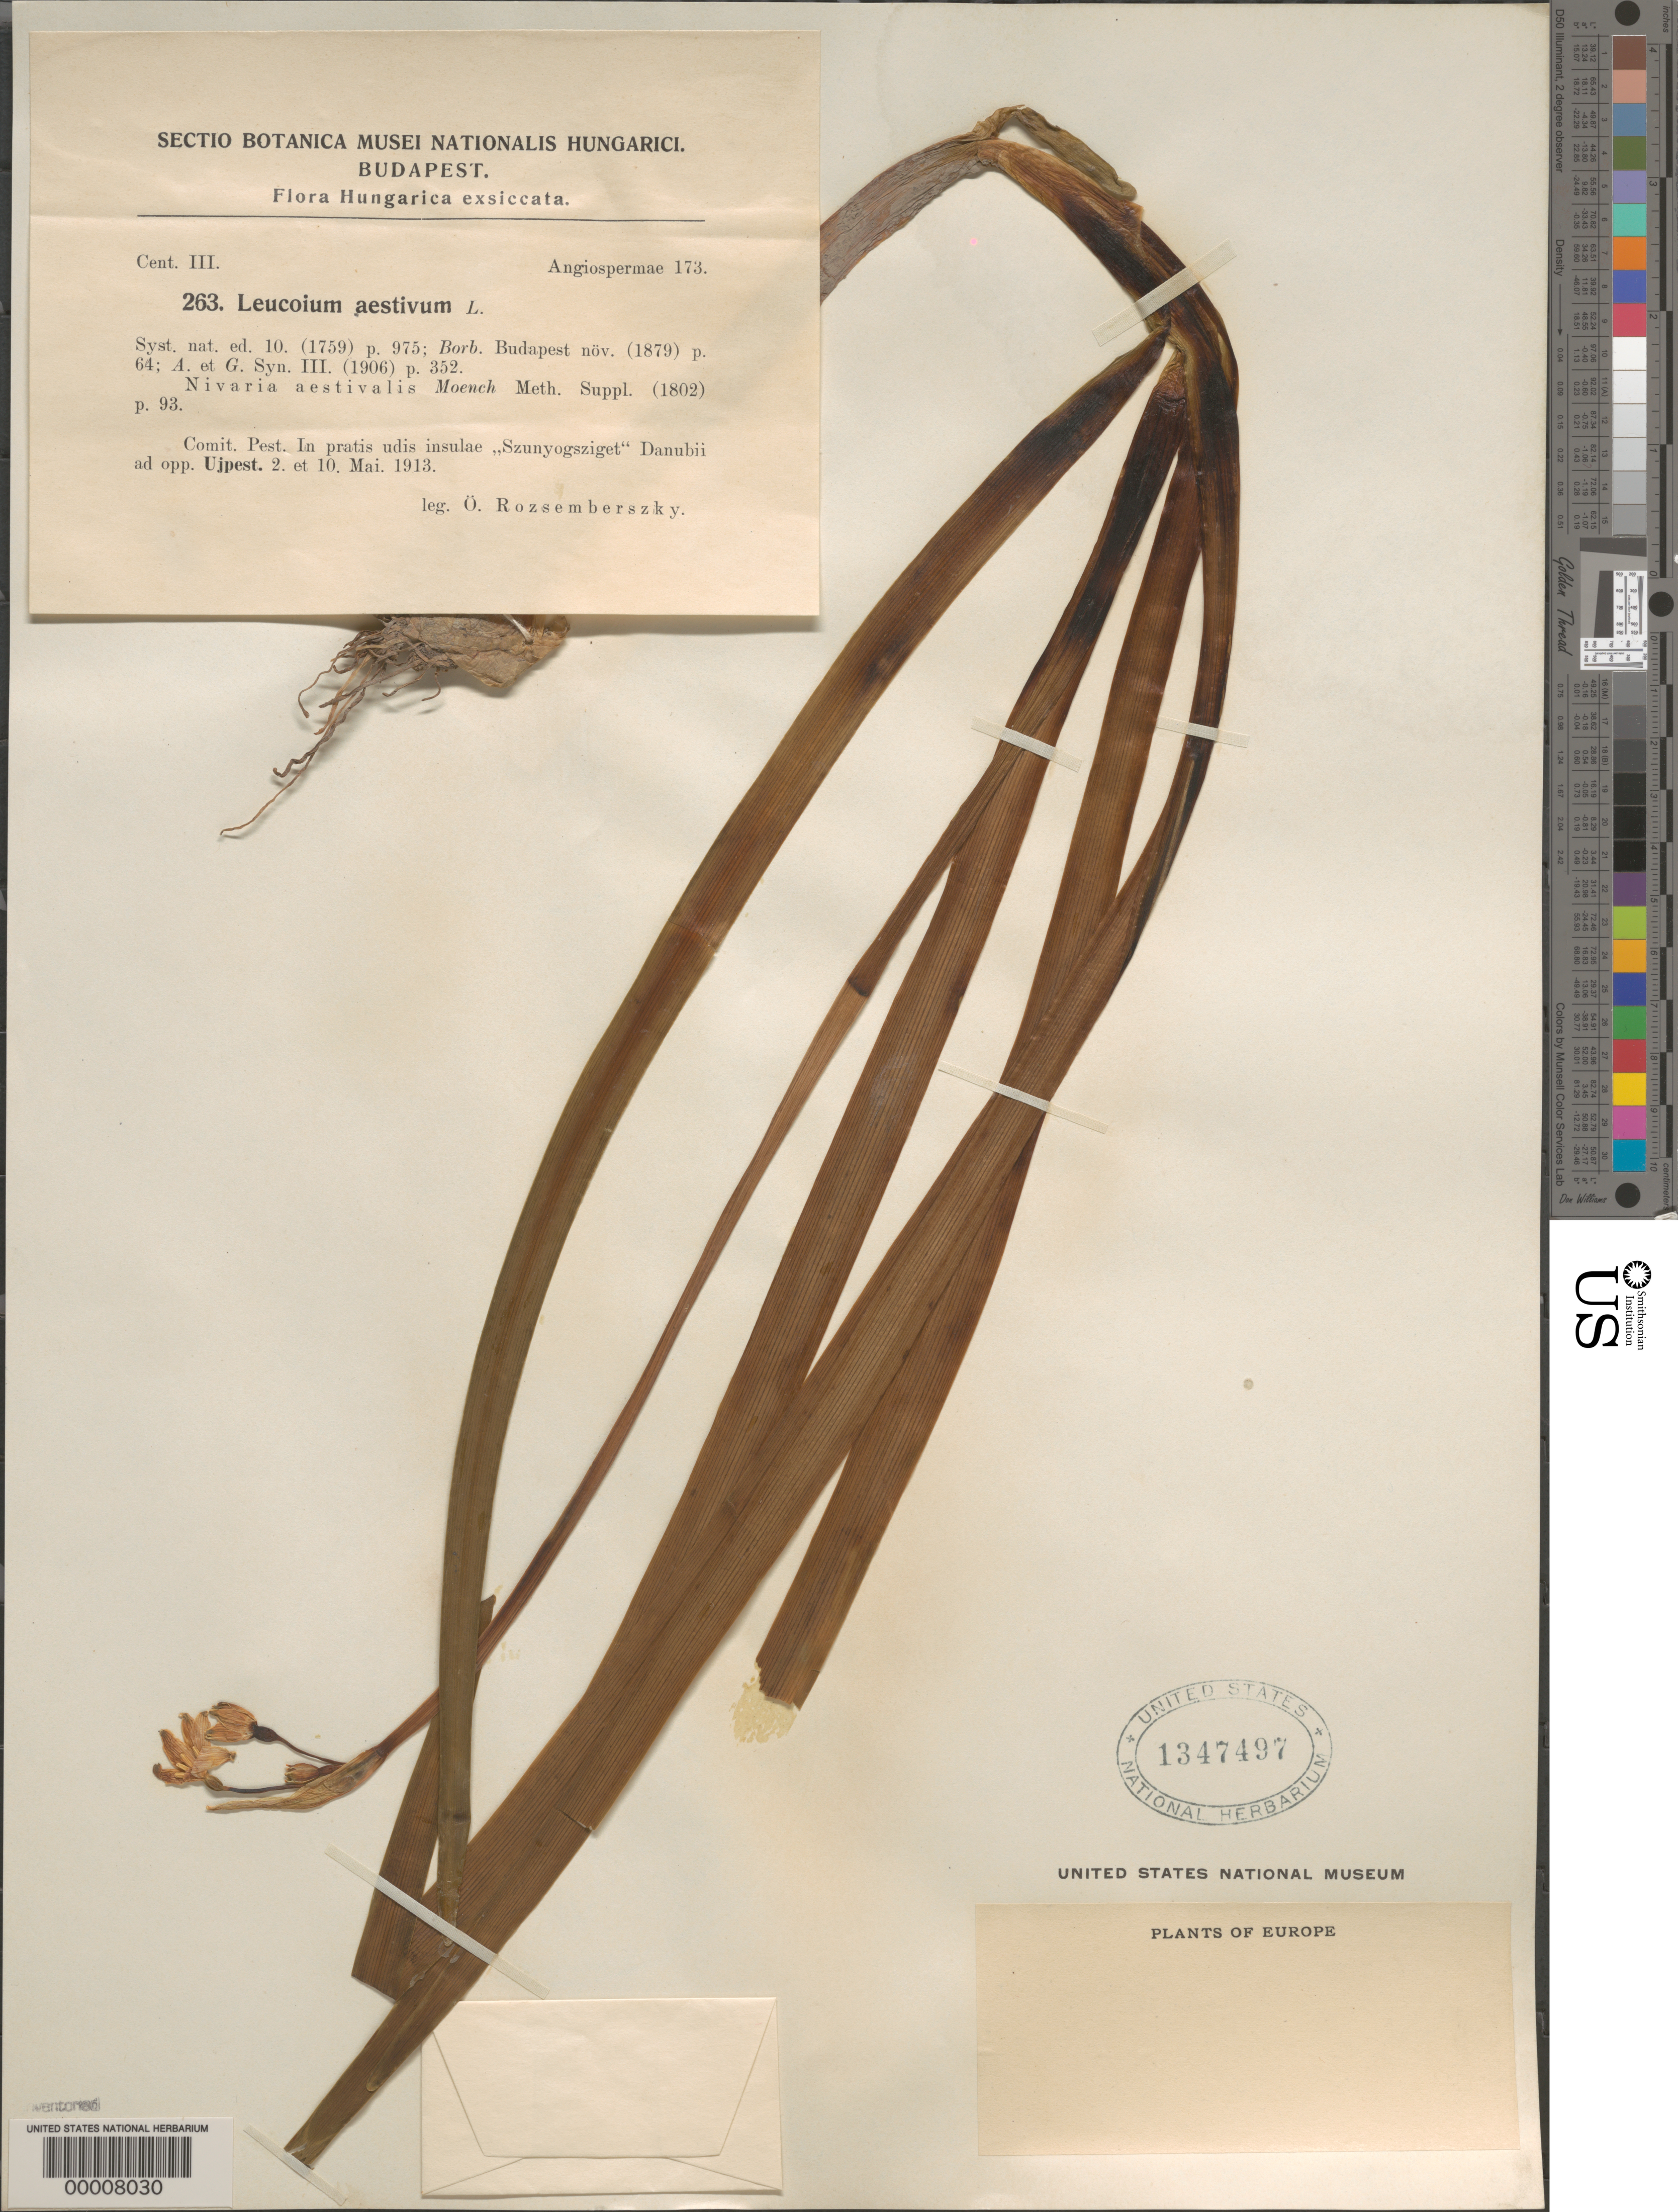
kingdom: Plantae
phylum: Tracheophyta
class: Liliopsida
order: Asparagales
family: Amaryllidaceae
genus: Leucojum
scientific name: Leucojum aestivum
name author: L.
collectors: O. Rozsembersky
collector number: Hungarica Exicc. 263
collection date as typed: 02 May 1913 and 10 May 1913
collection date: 1913-05-02,1913-05-10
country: Hungary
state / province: Budapest, Capital District of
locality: Opposite ujpest, along the danube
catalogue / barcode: US 1347497